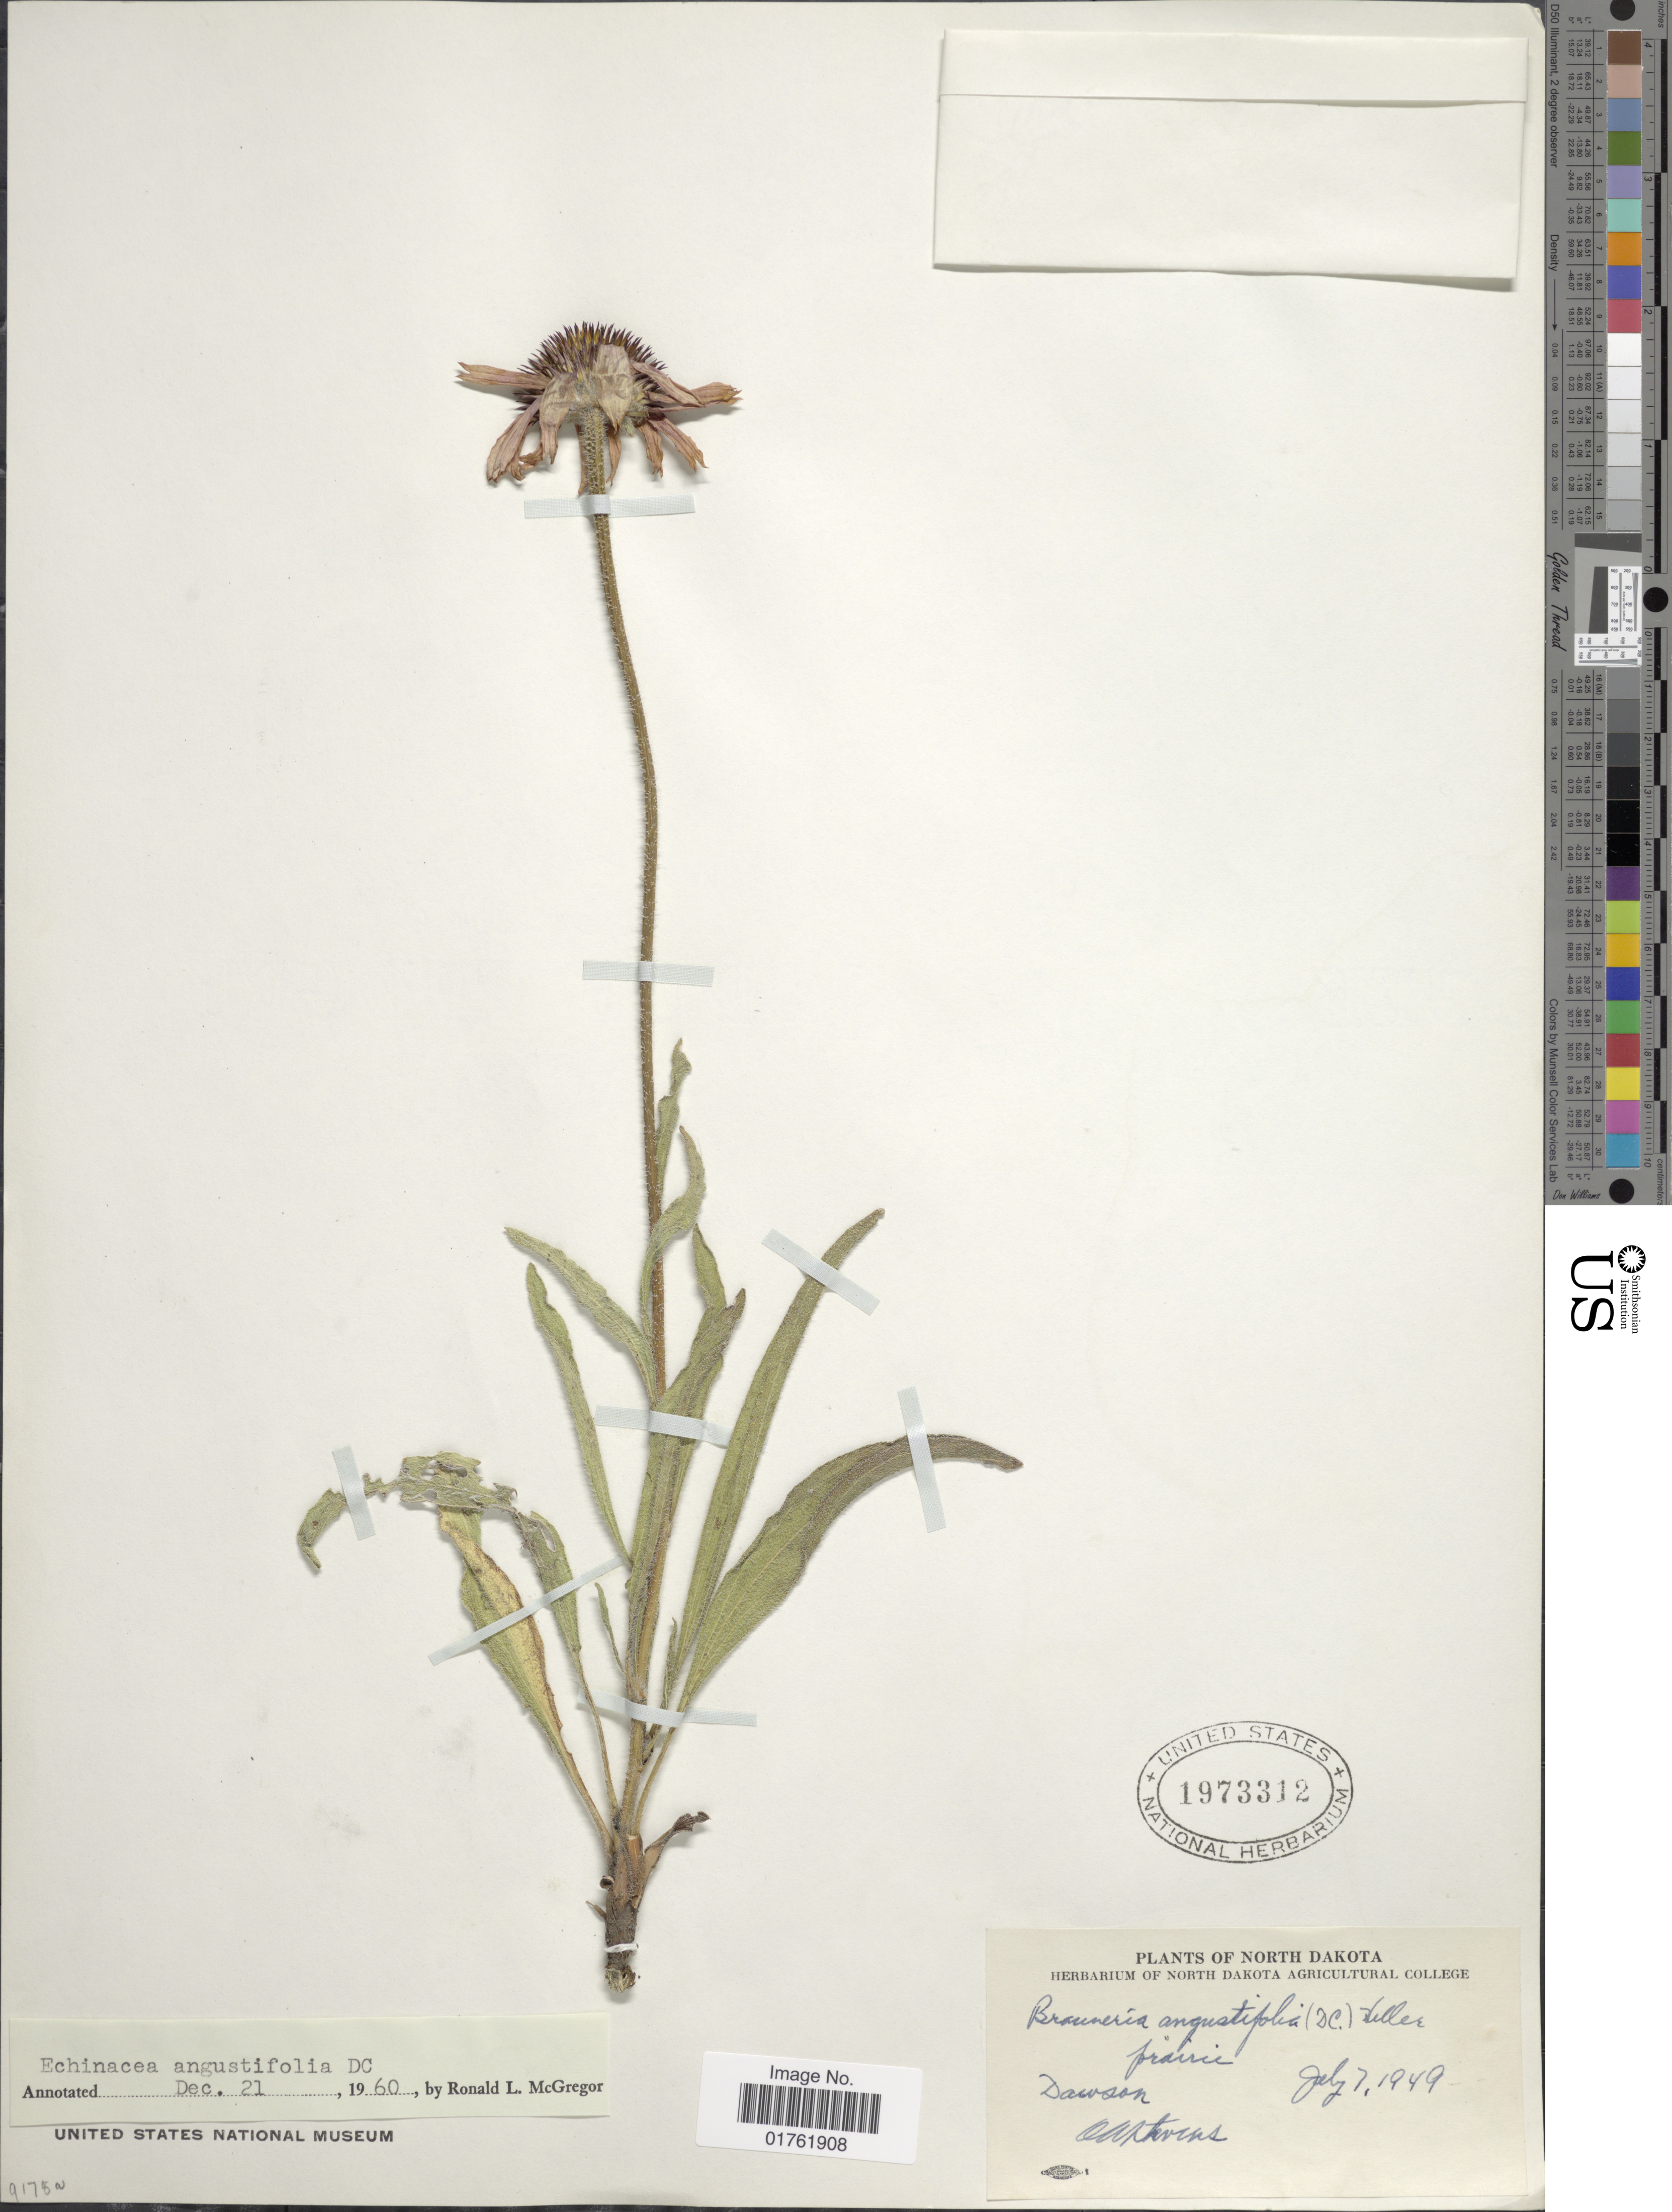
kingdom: Plantae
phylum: Tracheophyta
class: Magnoliopsida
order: Asterales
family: Asteraceae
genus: Echinacea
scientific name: Echinacea angustifolia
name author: DC.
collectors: O. A. Stevens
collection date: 1949-07-07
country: United States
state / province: North Dakota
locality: Dawson, prairie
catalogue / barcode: US 1973312